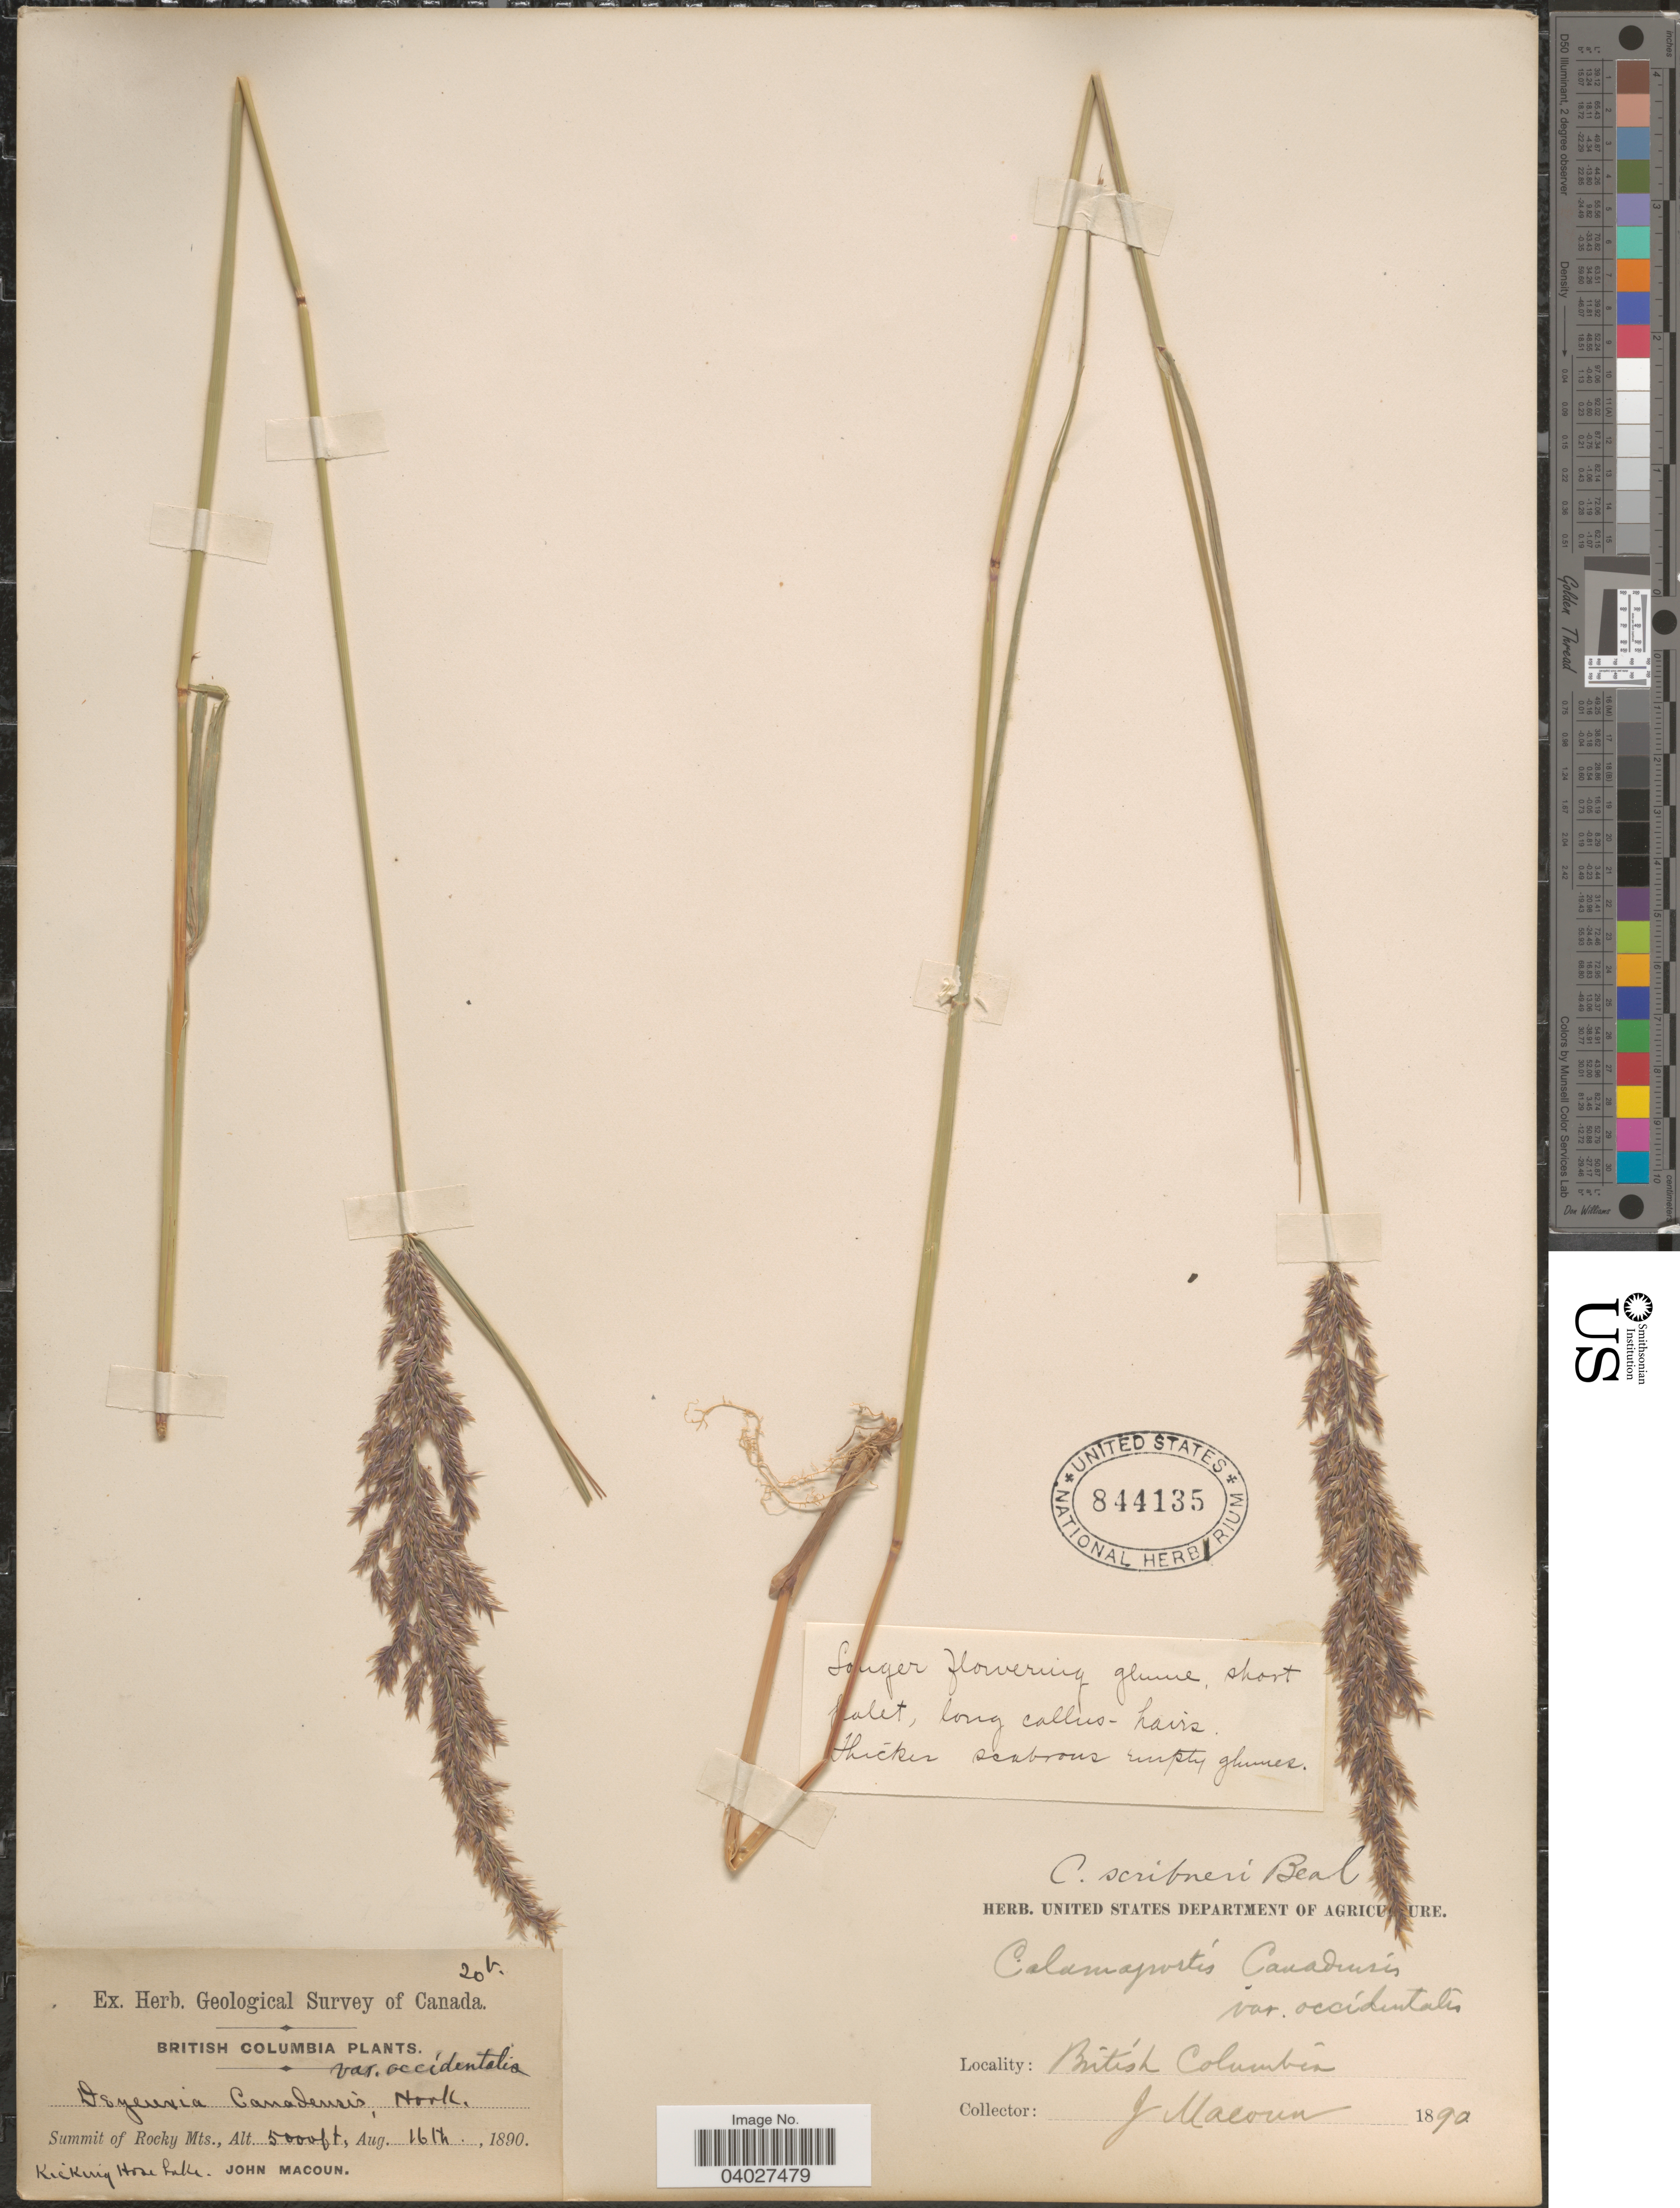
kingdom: Plantae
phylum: Tracheophyta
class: Liliopsida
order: Poales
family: Poaceae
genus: Calamagrostis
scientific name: Calamagrostis canadensis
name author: (Michx.) P. Beauv.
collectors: J. Macoun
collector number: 20b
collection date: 1890-08-16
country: Canada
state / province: British Columbia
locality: Summit of Rocky Mts., Kicking Horse Lake.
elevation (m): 1524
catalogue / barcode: US 844135